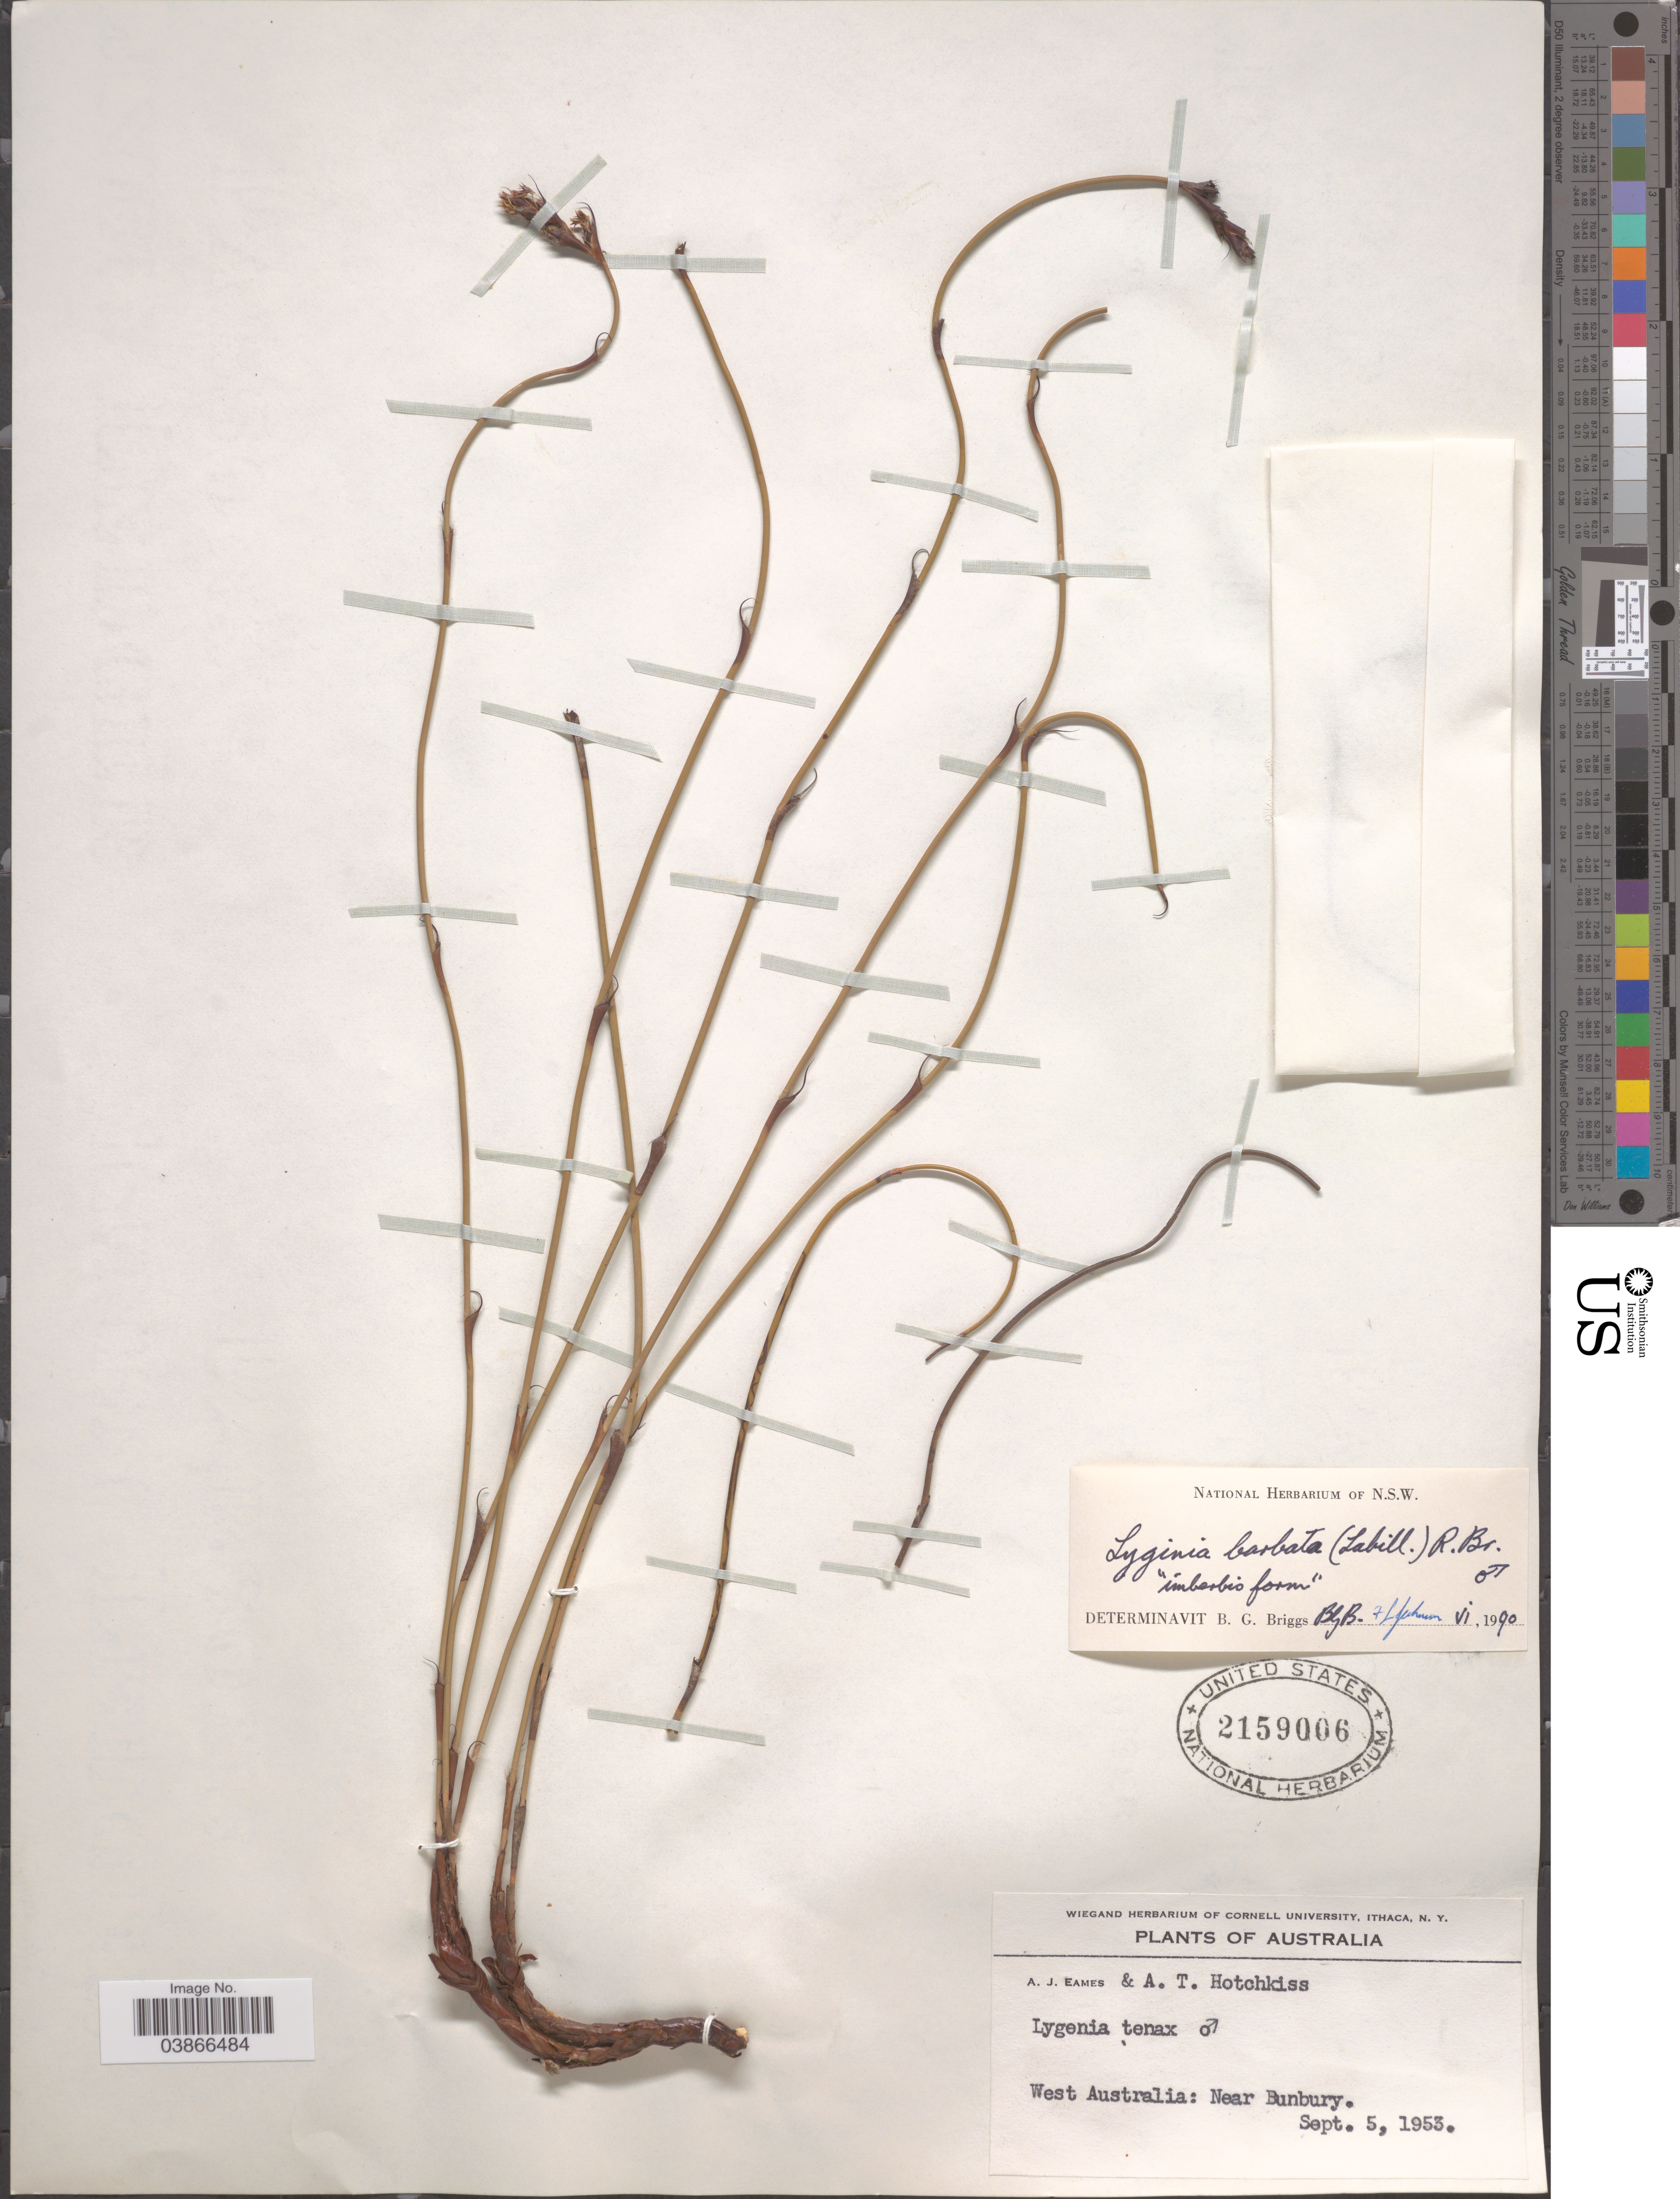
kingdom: Plantae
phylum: Tracheophyta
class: Liliopsida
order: Poales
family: Restionaceae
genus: Lyginia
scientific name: Lyginia barbata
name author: R. Br.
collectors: A. J. Eames & A. Hotchkiss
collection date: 1953-09-05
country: Australia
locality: West Australia: Near Bunburry.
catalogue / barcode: US 2159006